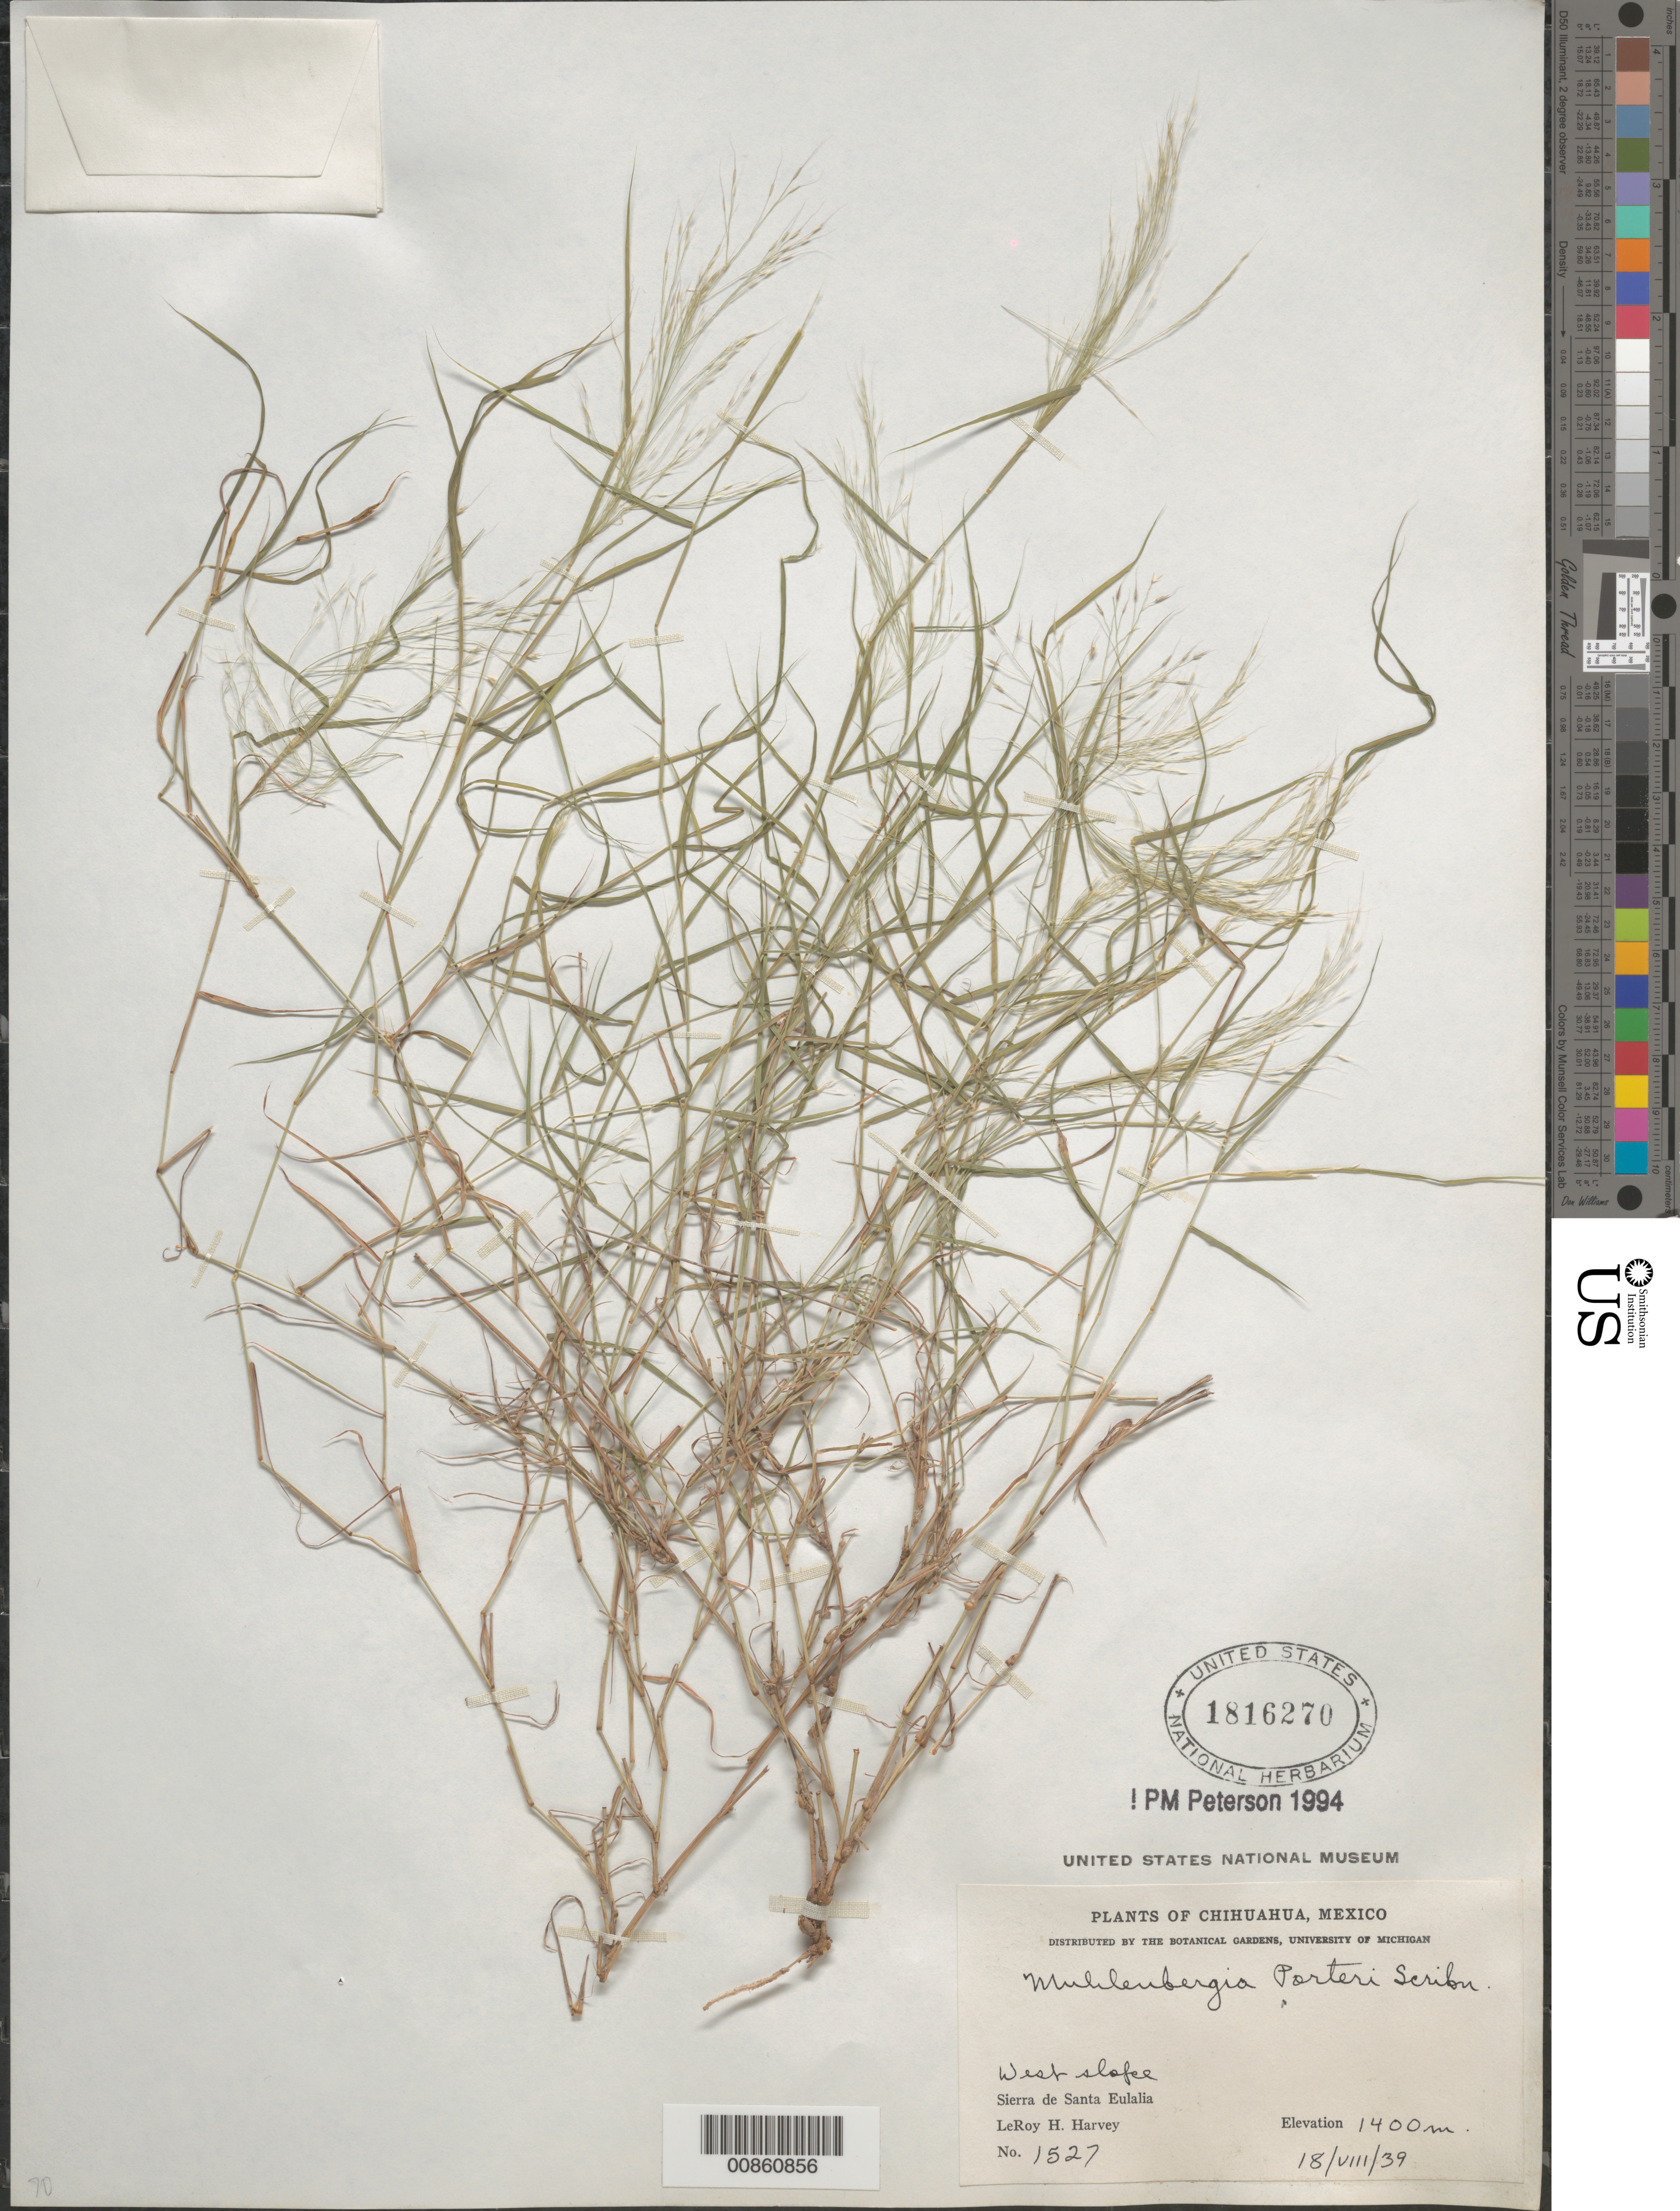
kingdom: Plantae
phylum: Tracheophyta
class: Liliopsida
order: Poales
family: Poaceae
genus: Muhlenbergia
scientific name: Muhlenbergia porteri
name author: Scribn. in W.J. Beal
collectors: L. H. Harvey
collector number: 1527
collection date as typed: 18 Aug 1939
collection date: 1939-08-18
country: Mexico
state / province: Chihuahua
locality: W slopes Sierra Sta. Eulalia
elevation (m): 1400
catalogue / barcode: US 1816270